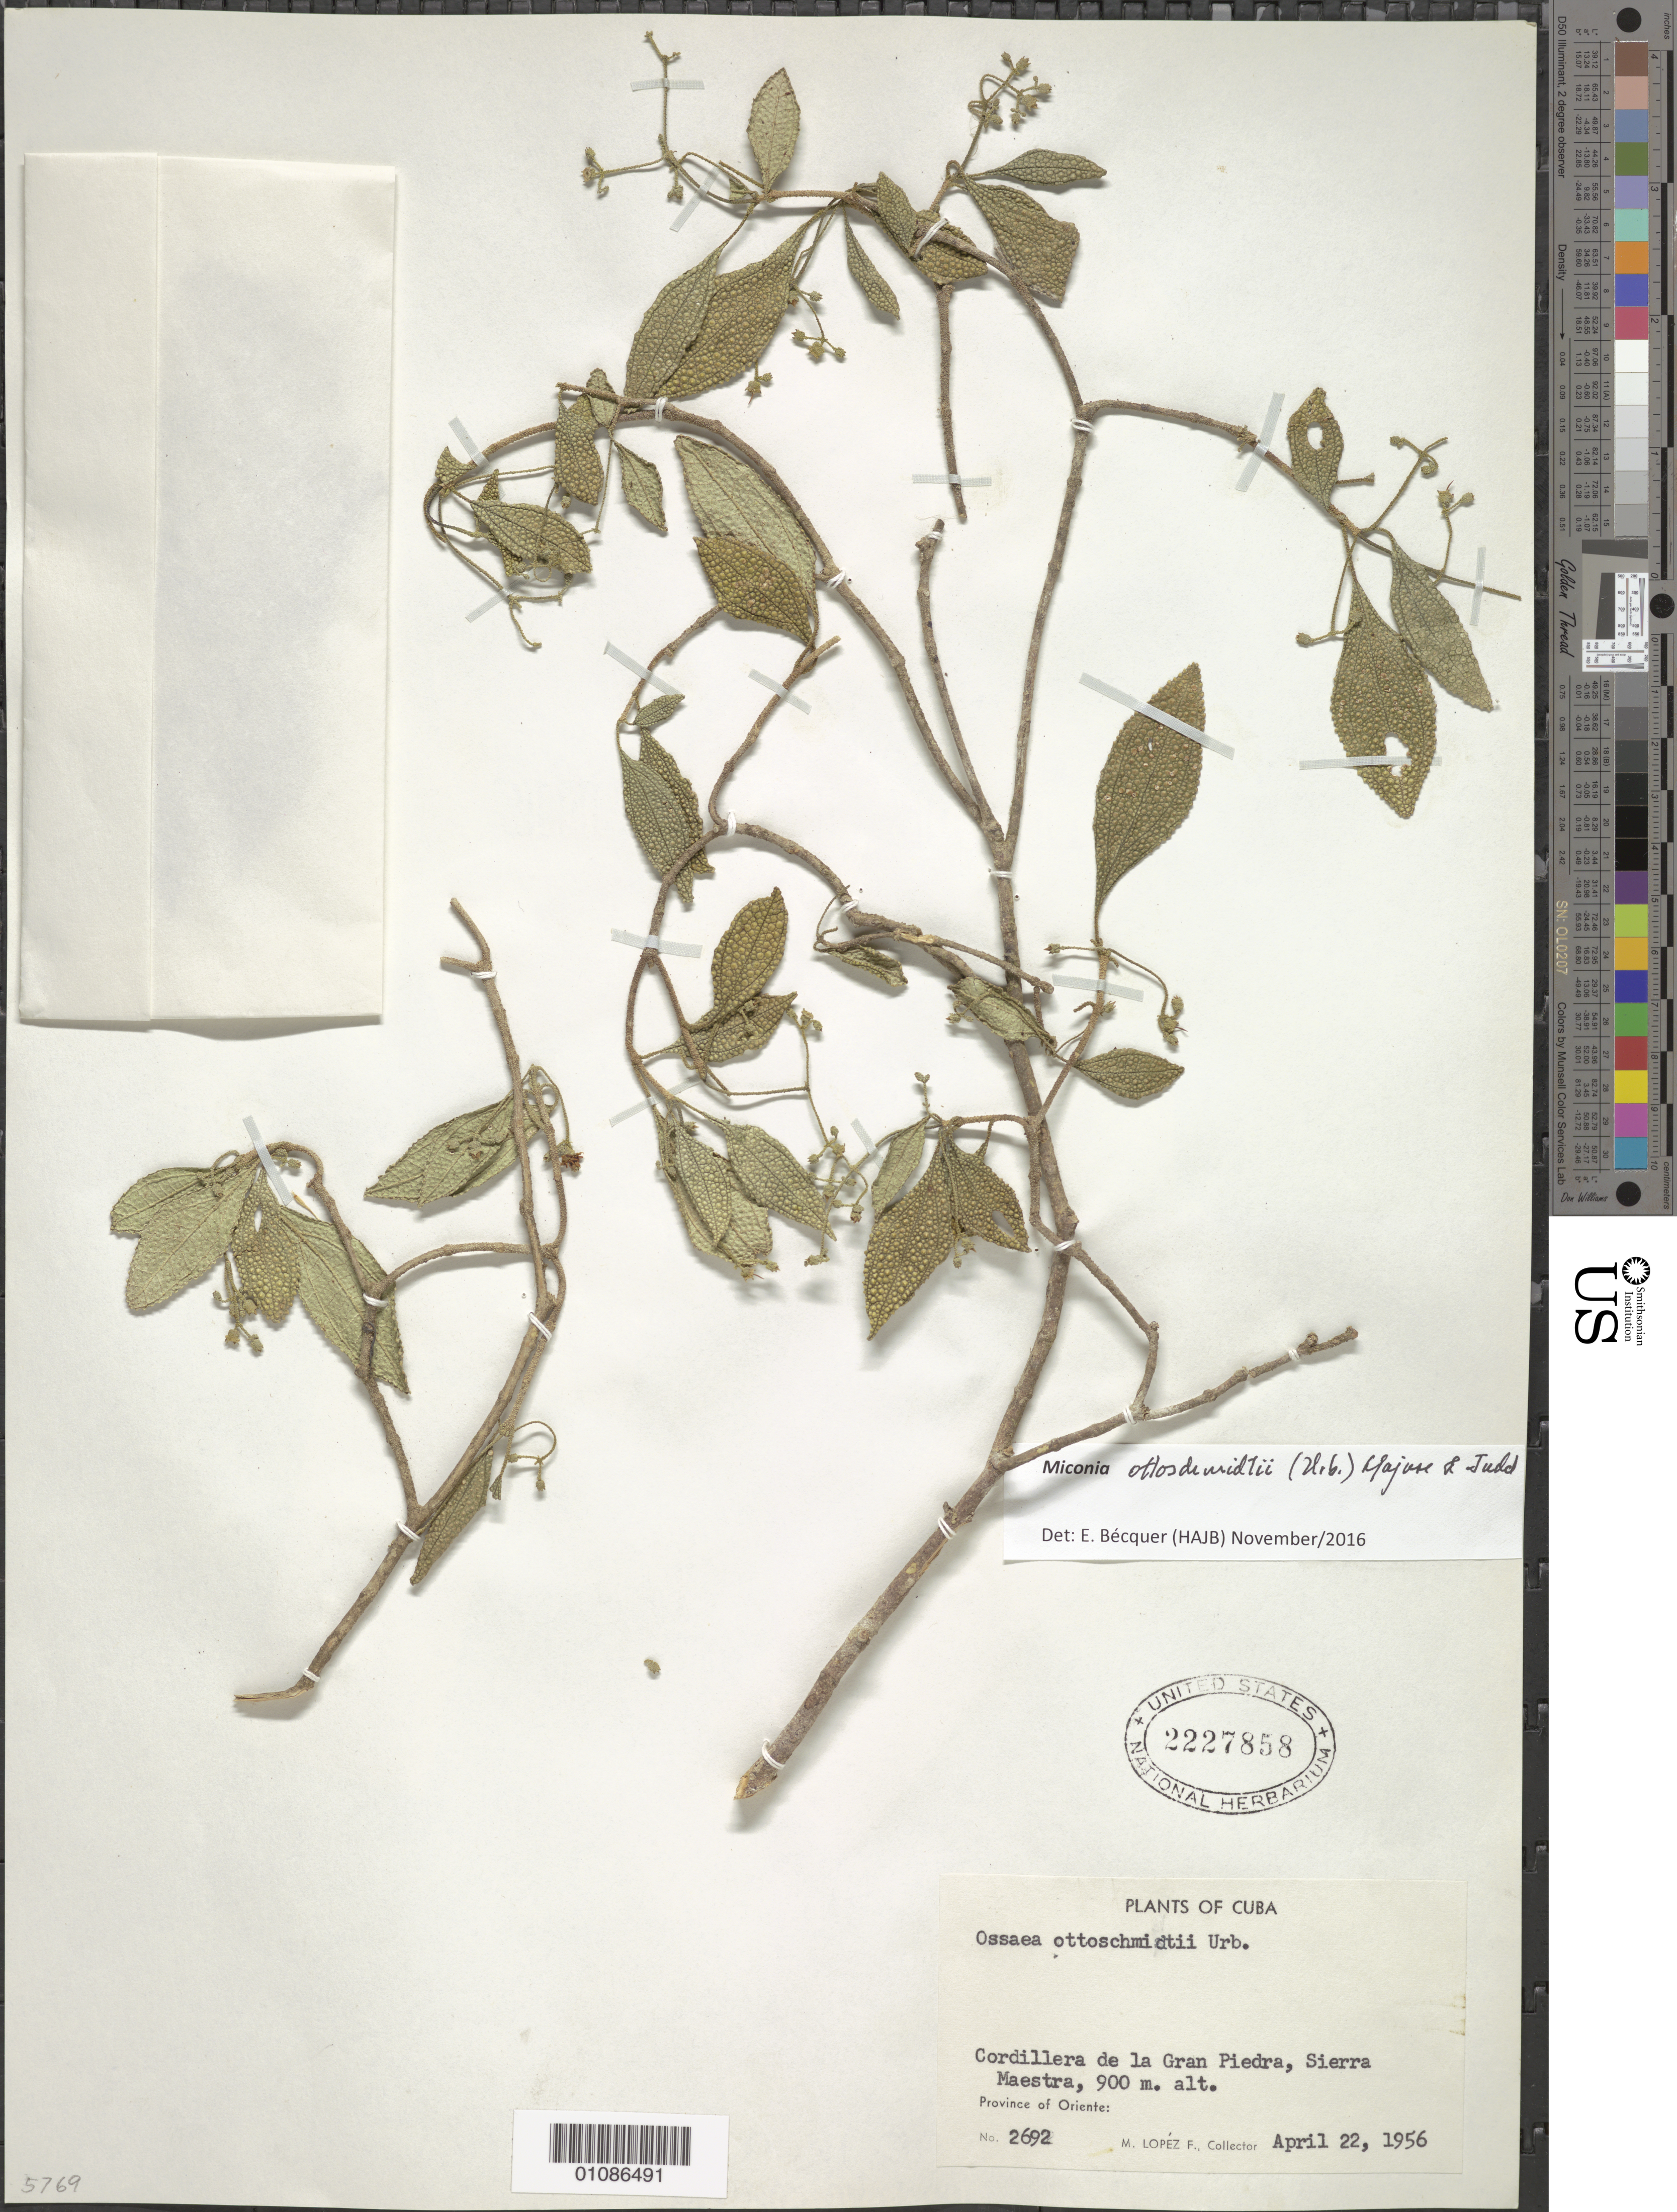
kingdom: Plantae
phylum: Tracheophyta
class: Magnoliopsida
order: Myrtales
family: Melastomataceae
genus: Miconia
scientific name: Miconia ottoschmidtii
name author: (Urb.) Majure & Judd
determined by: Bécquer Granados, E. R.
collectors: M. López Figueiras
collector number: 2692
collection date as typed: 22 Apr 1956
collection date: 1956-04-22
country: Cuba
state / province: Oriente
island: Cuba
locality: Cordillera de la Gran Piedra, Sierra Maestra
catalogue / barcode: US 2227858